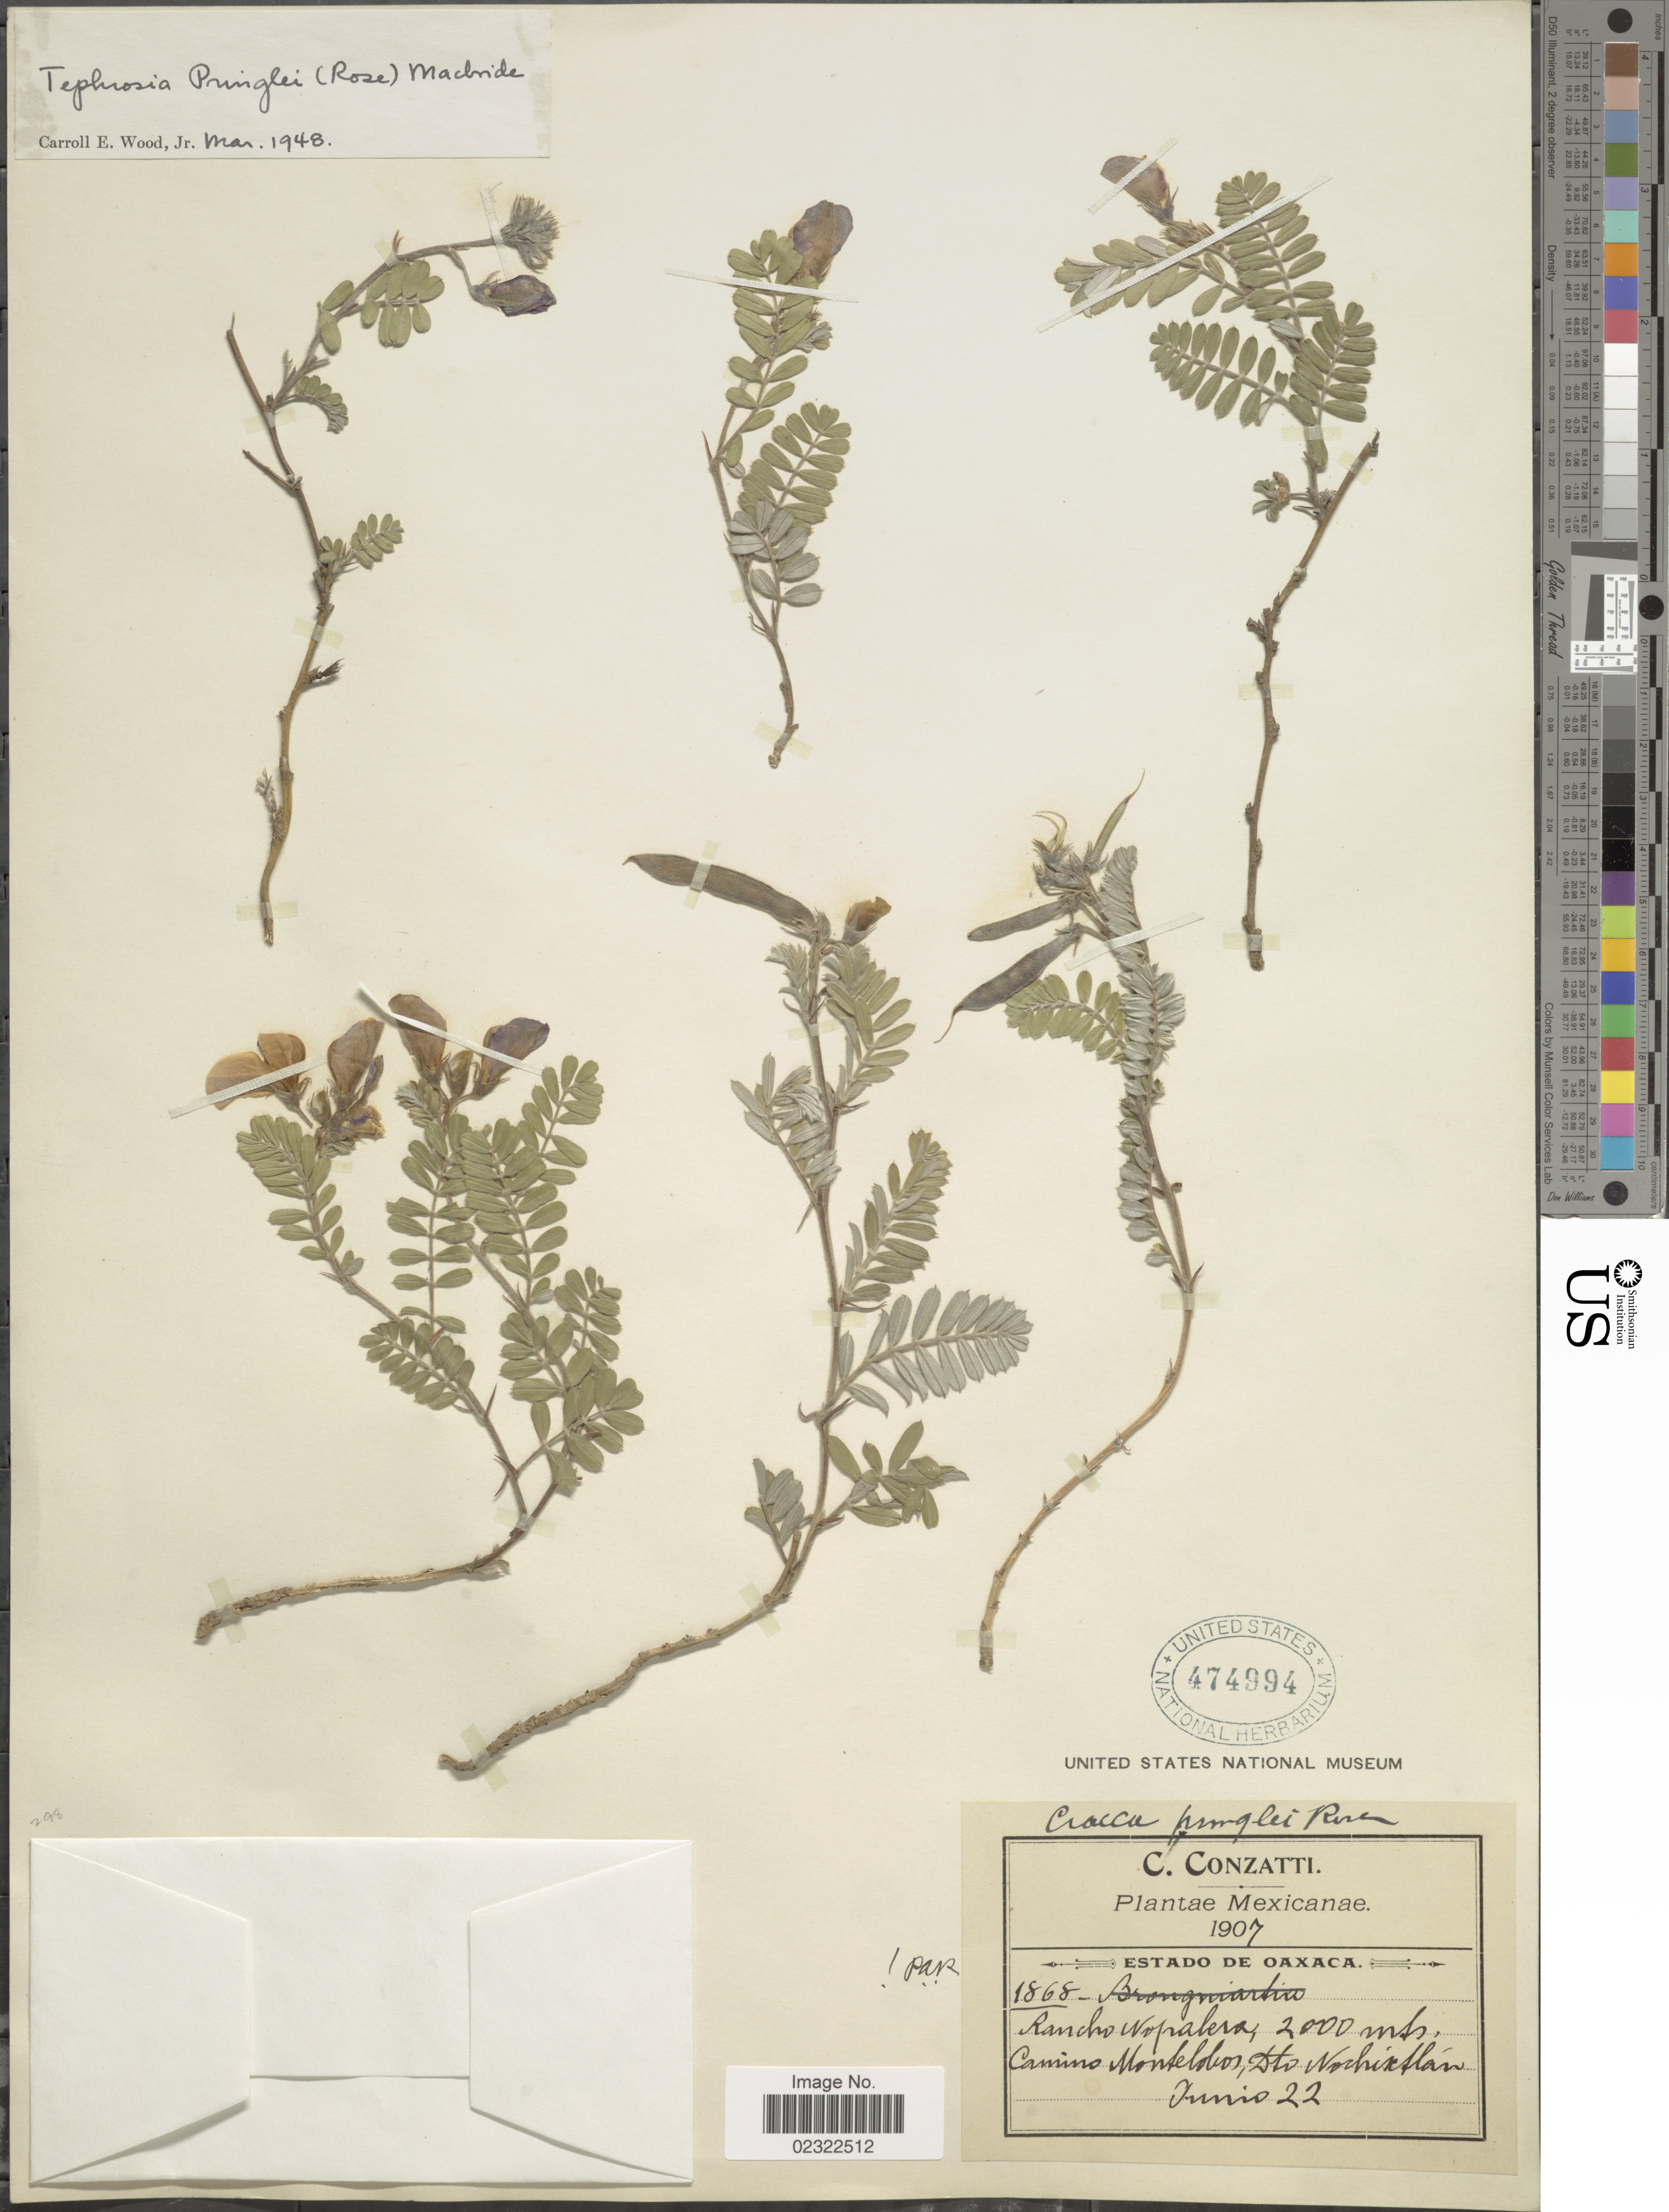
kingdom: Plantae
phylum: Tracheophyta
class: Magnoliopsida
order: Fabales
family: Fabaceae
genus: Tephrosia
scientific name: Tephrosia pringlei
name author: (Rose) J.F. Macbr.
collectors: C. Conzatti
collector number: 1868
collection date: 1907-06-22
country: Mexico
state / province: Oaxaca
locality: Estado de Oaxaca. Rancho Nopalera, Camino Montelobos, Dto Nochxtlan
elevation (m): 2000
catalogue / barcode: US 474994